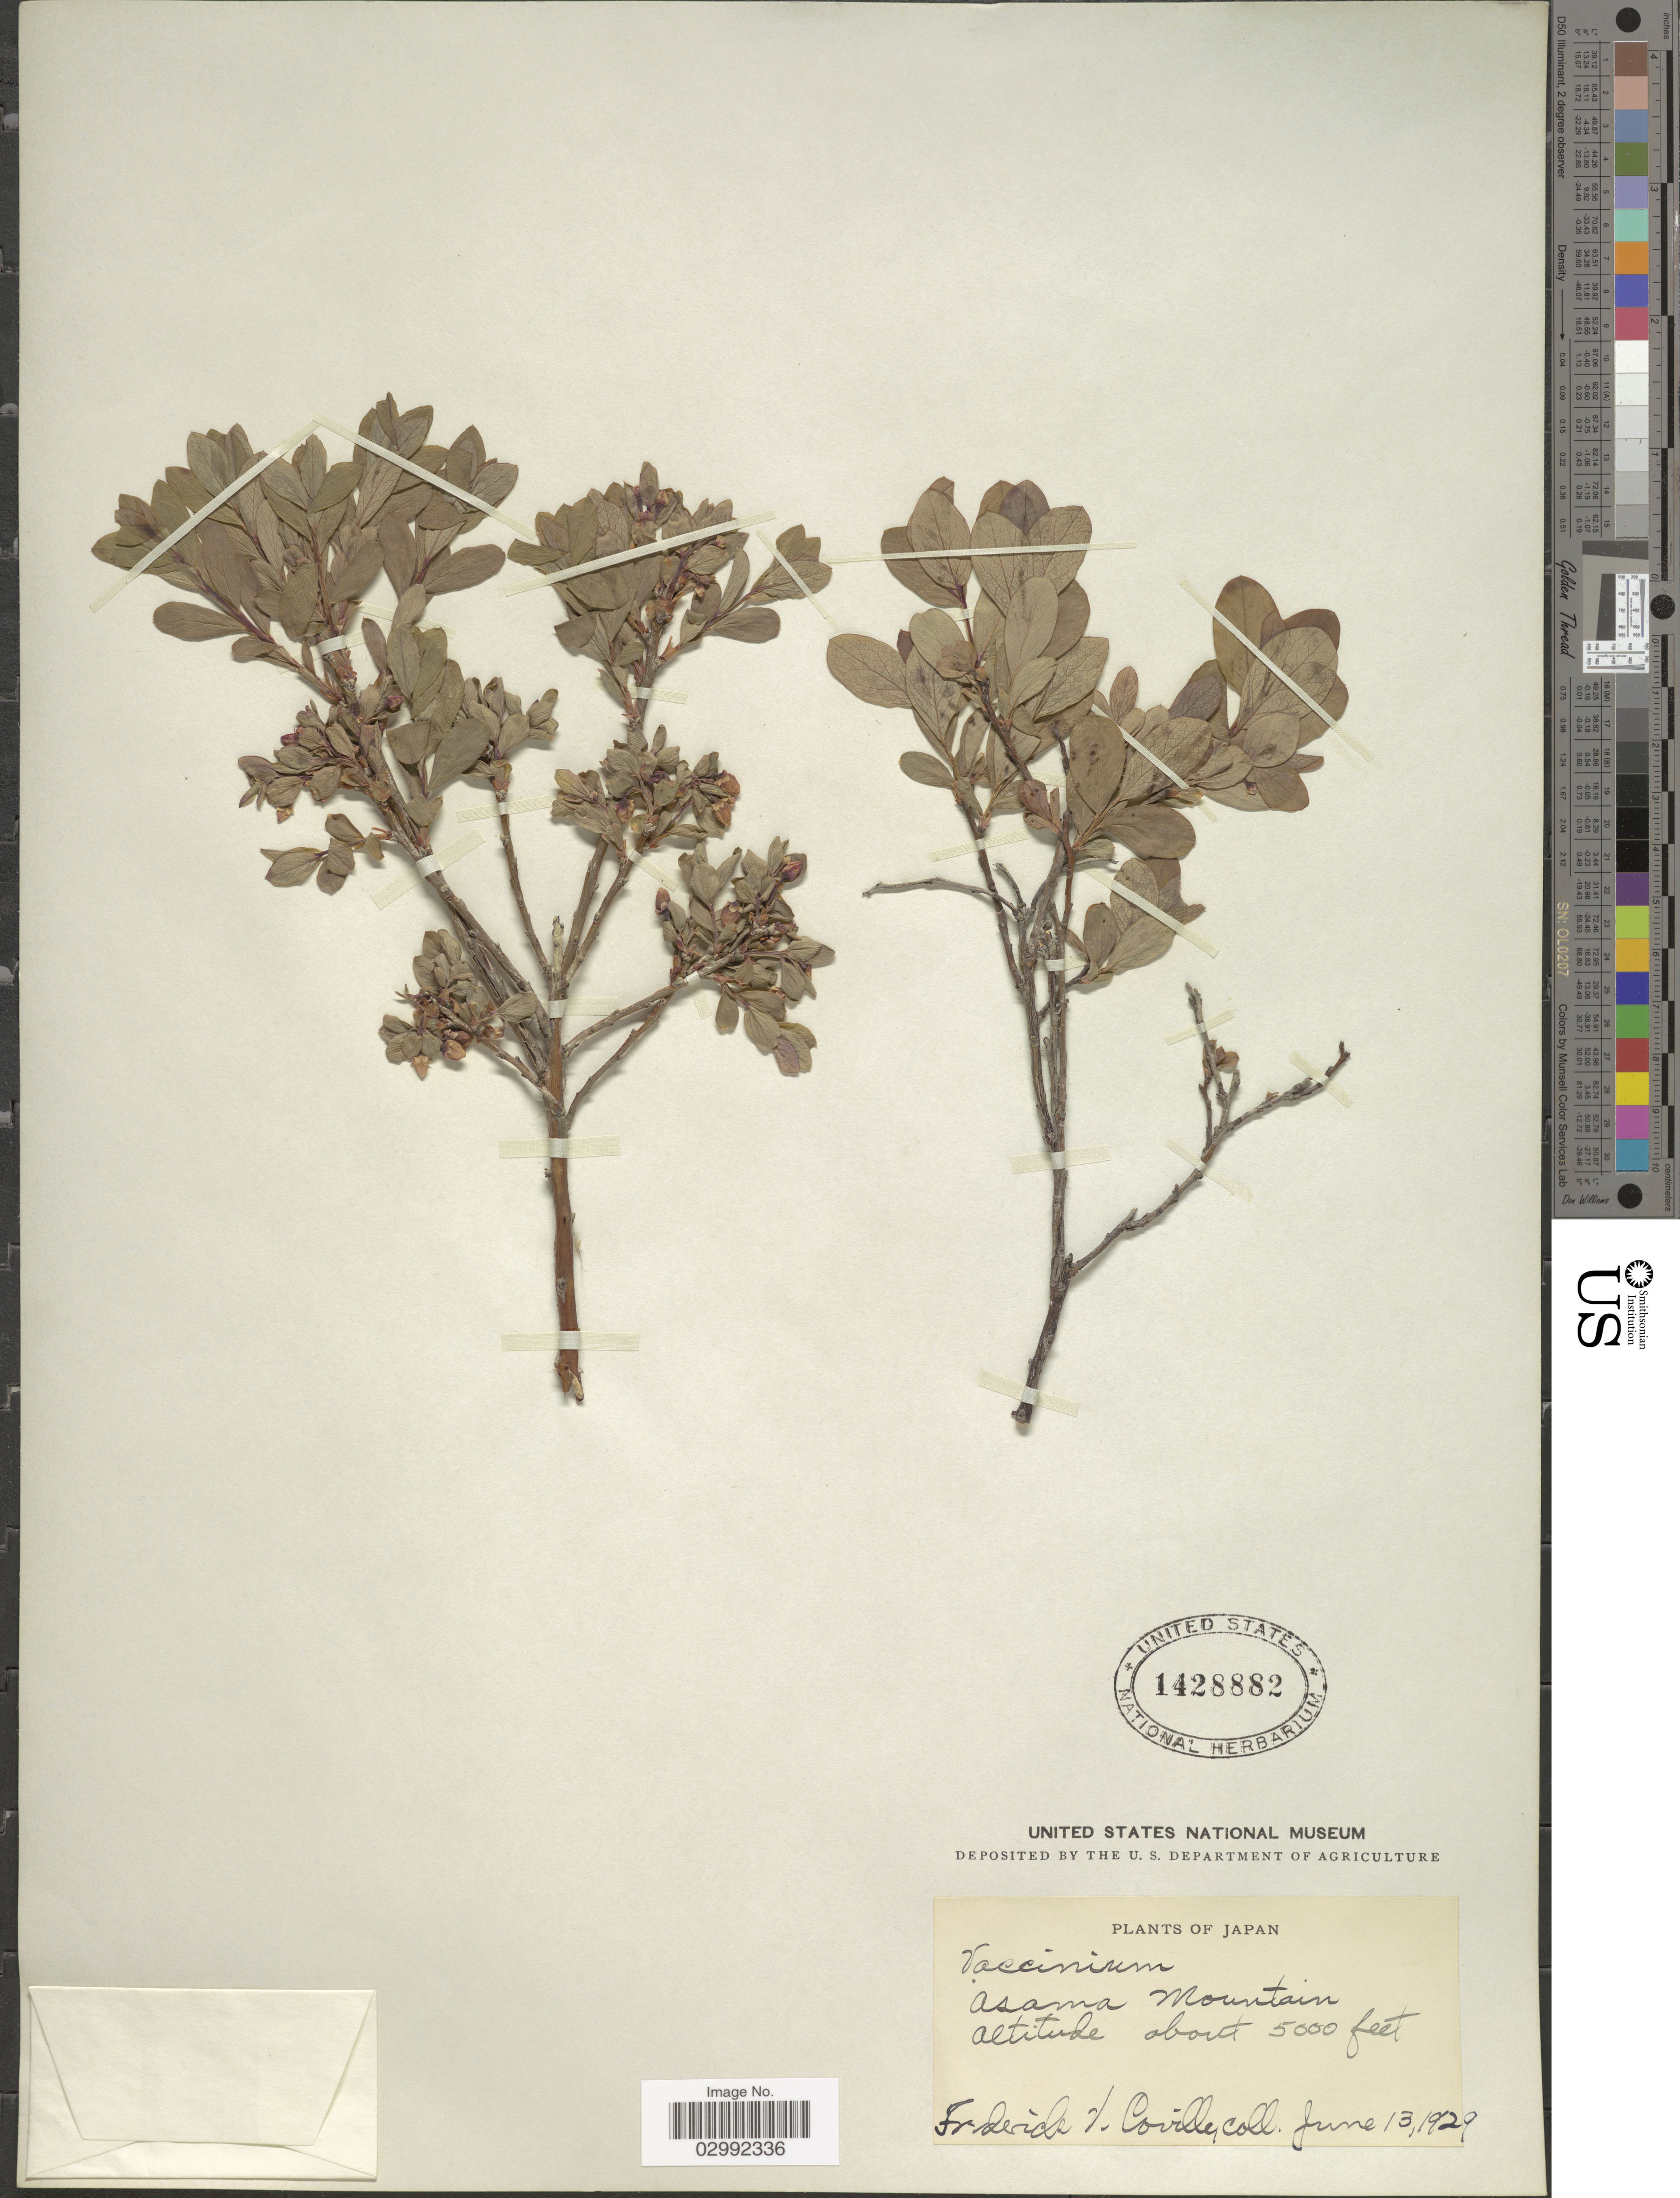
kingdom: Plantae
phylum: Tracheophyta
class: Magnoliopsida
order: Ericales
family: Ericaceae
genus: Vaccinium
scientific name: Vaccinium uliginosum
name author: L.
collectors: F. V. Coville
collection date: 1929-06-13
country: Japan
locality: Asama Mountain.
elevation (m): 1524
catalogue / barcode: US 1428882